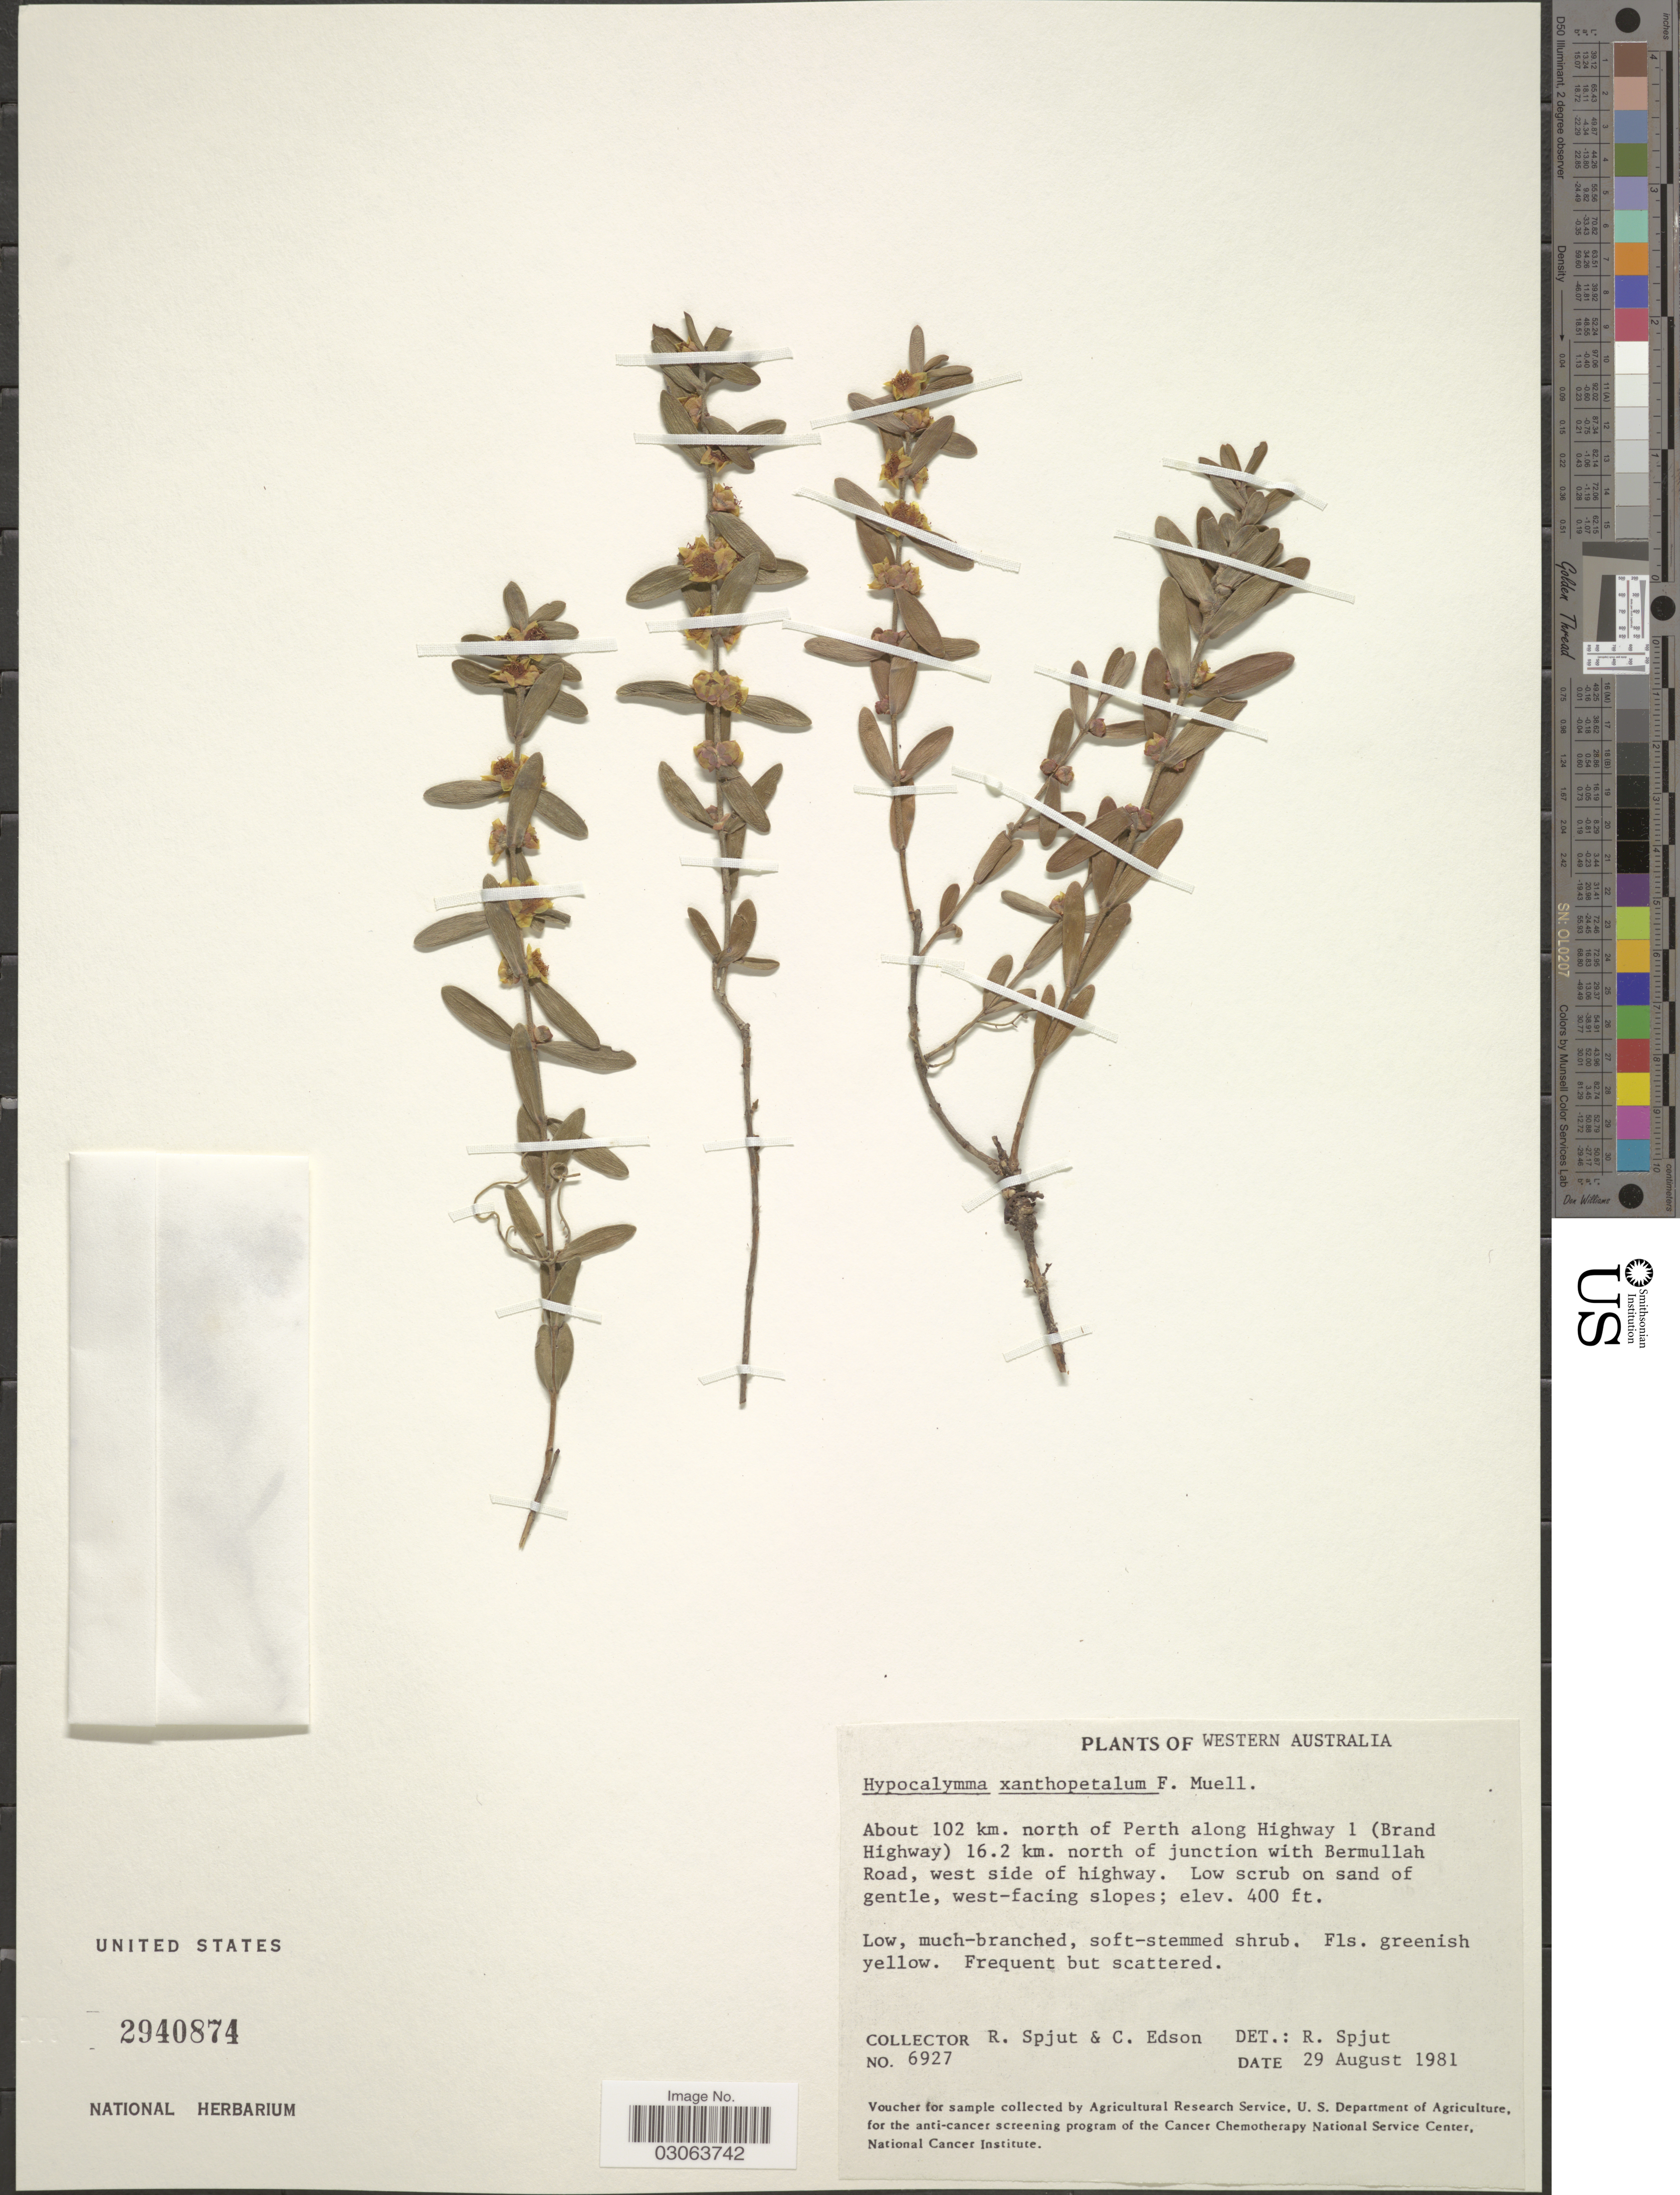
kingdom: Plantae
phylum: Tracheophyta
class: Magnoliopsida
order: Myrtales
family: Myrtaceae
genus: Hypocalymma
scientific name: Hypocalymma xanthopetalum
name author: F. Muell.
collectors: R. Spjut & C. Edson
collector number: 6927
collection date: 1981-08-29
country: Australia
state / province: Western Australia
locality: About 102 km. north of Perth along Highway 1 (Brand Highway) 16.2 km. north of junction with Bermullah Road, west side of highway.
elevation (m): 122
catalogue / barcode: US 2940874